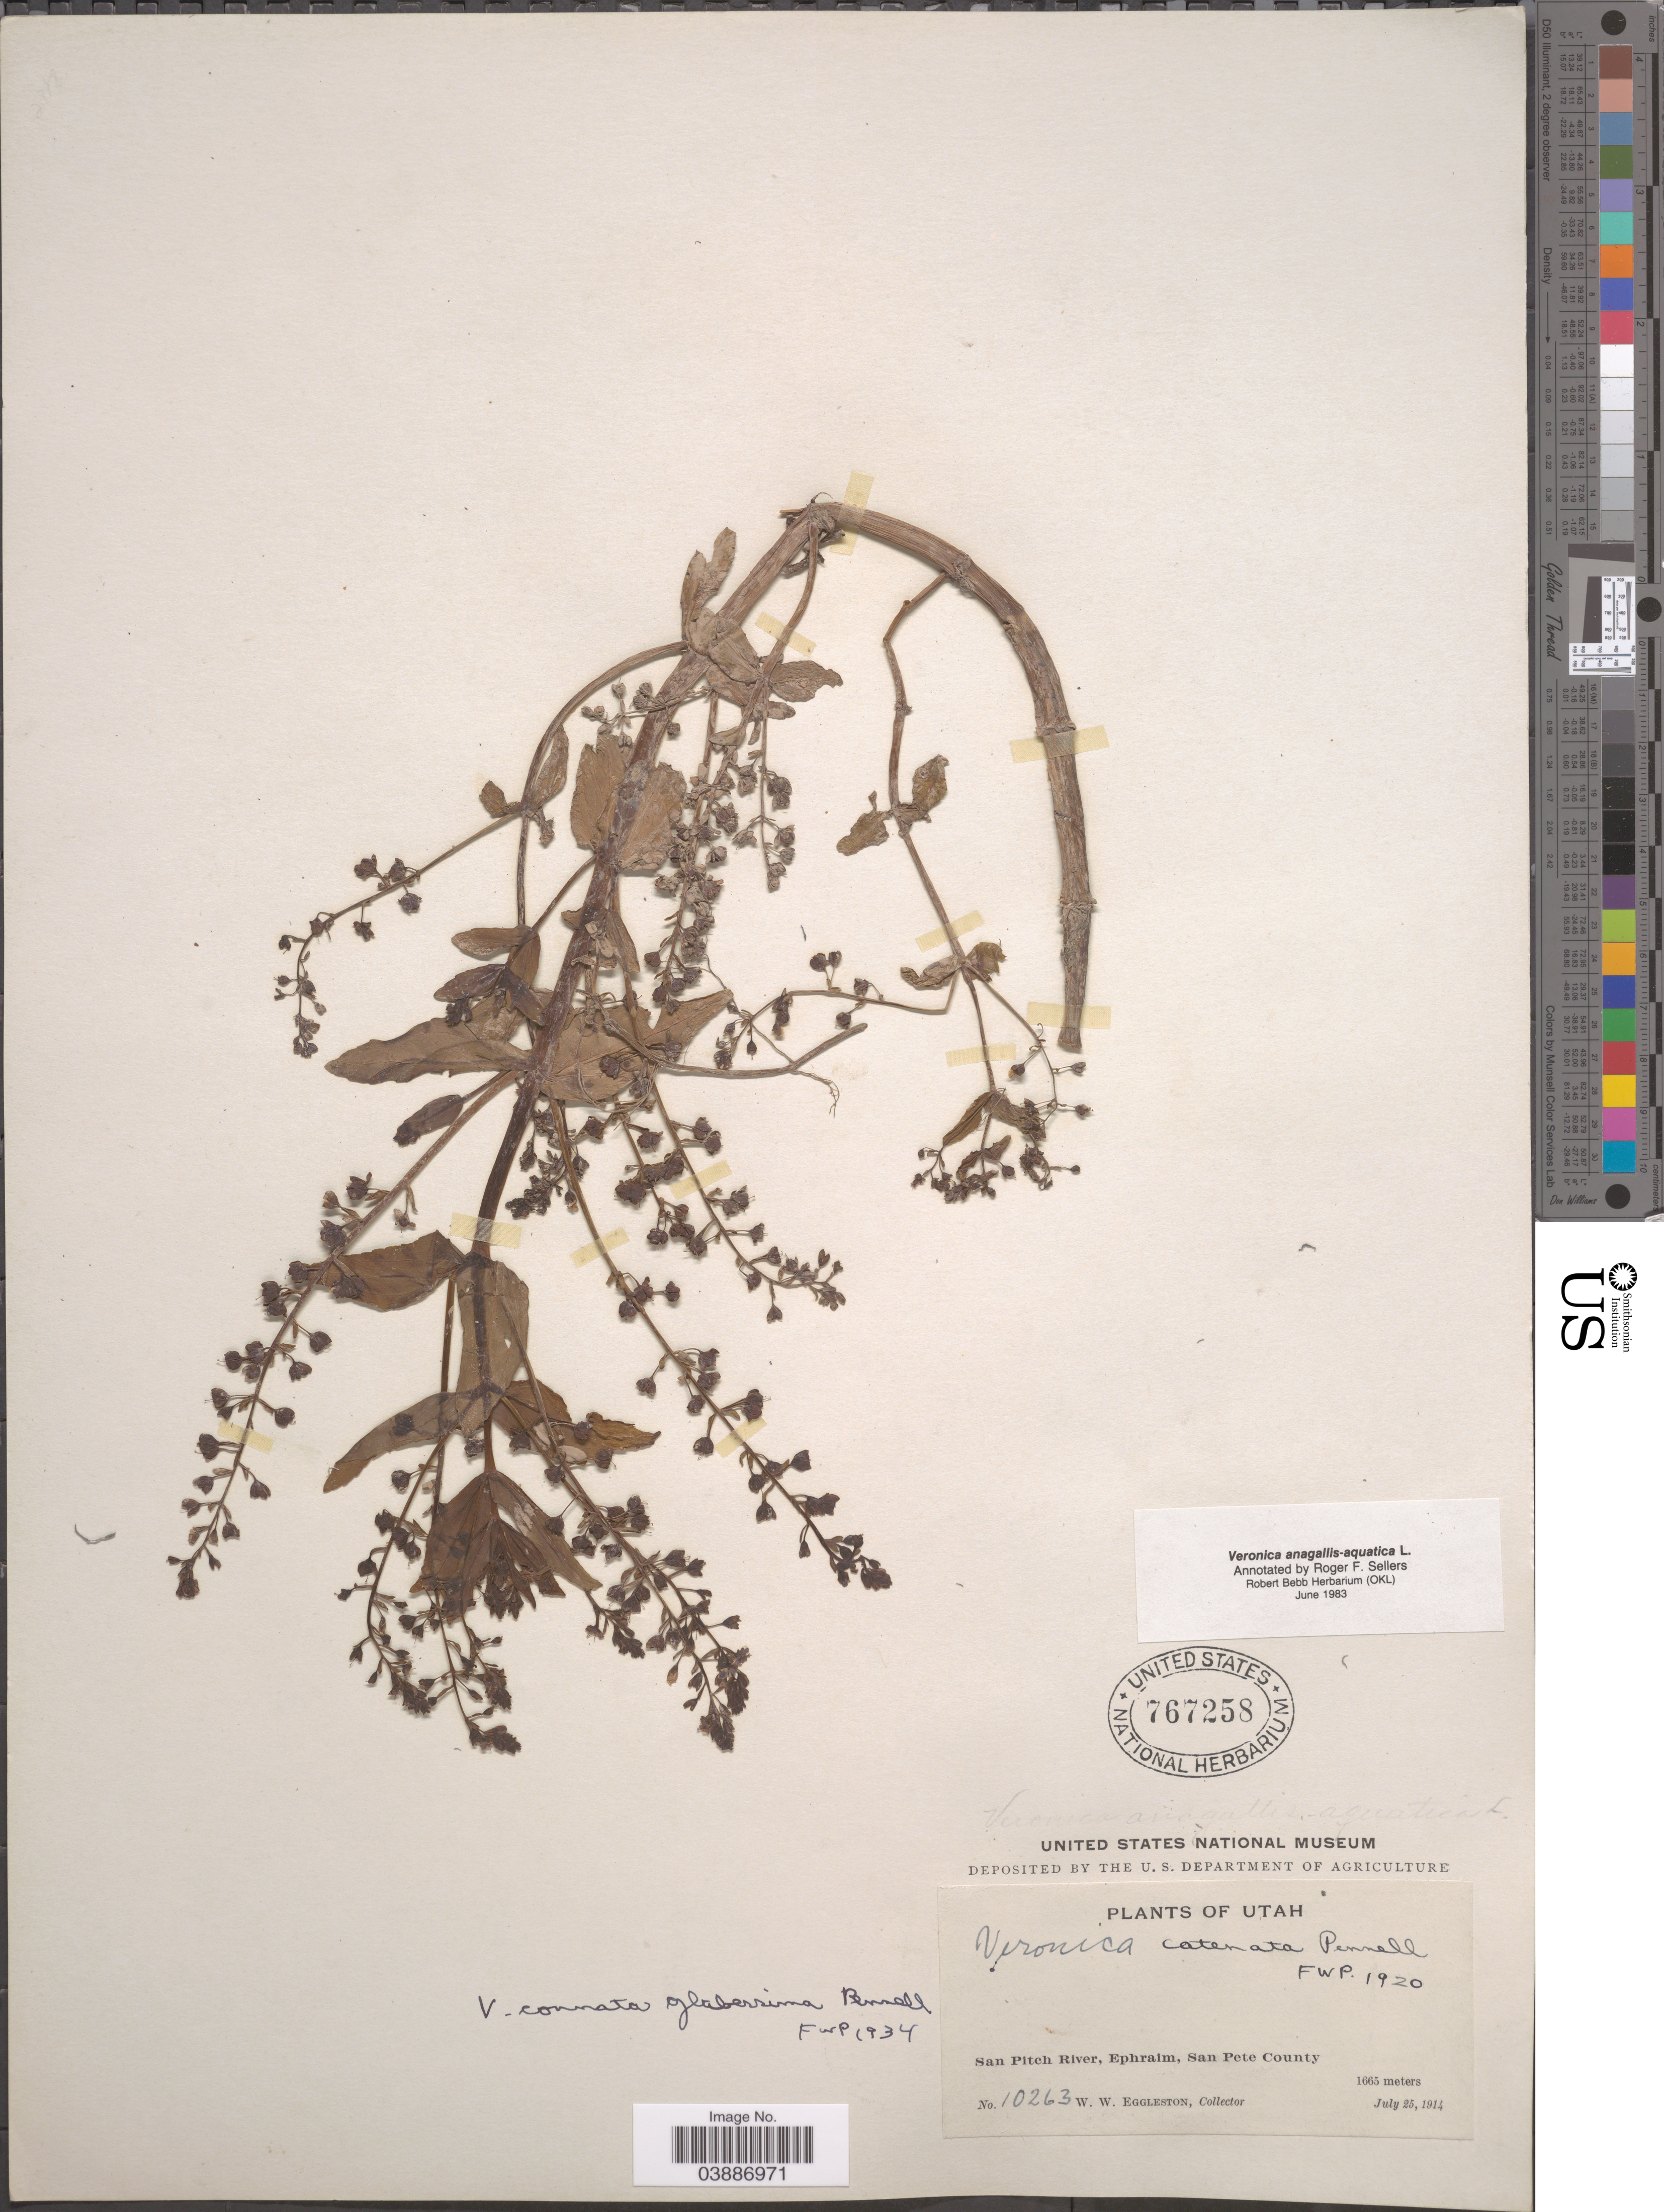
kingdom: Plantae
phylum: Tracheophyta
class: Magnoliopsida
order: Lamiales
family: Plantaginaceae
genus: Veronica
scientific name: Veronica anagallis-aquatica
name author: L.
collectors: W. W. Eggleston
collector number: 10263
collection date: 1914-07-25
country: United States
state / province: Utah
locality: San Pitch River, Ephraim, San Pete County.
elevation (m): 1665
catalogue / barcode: US 767258